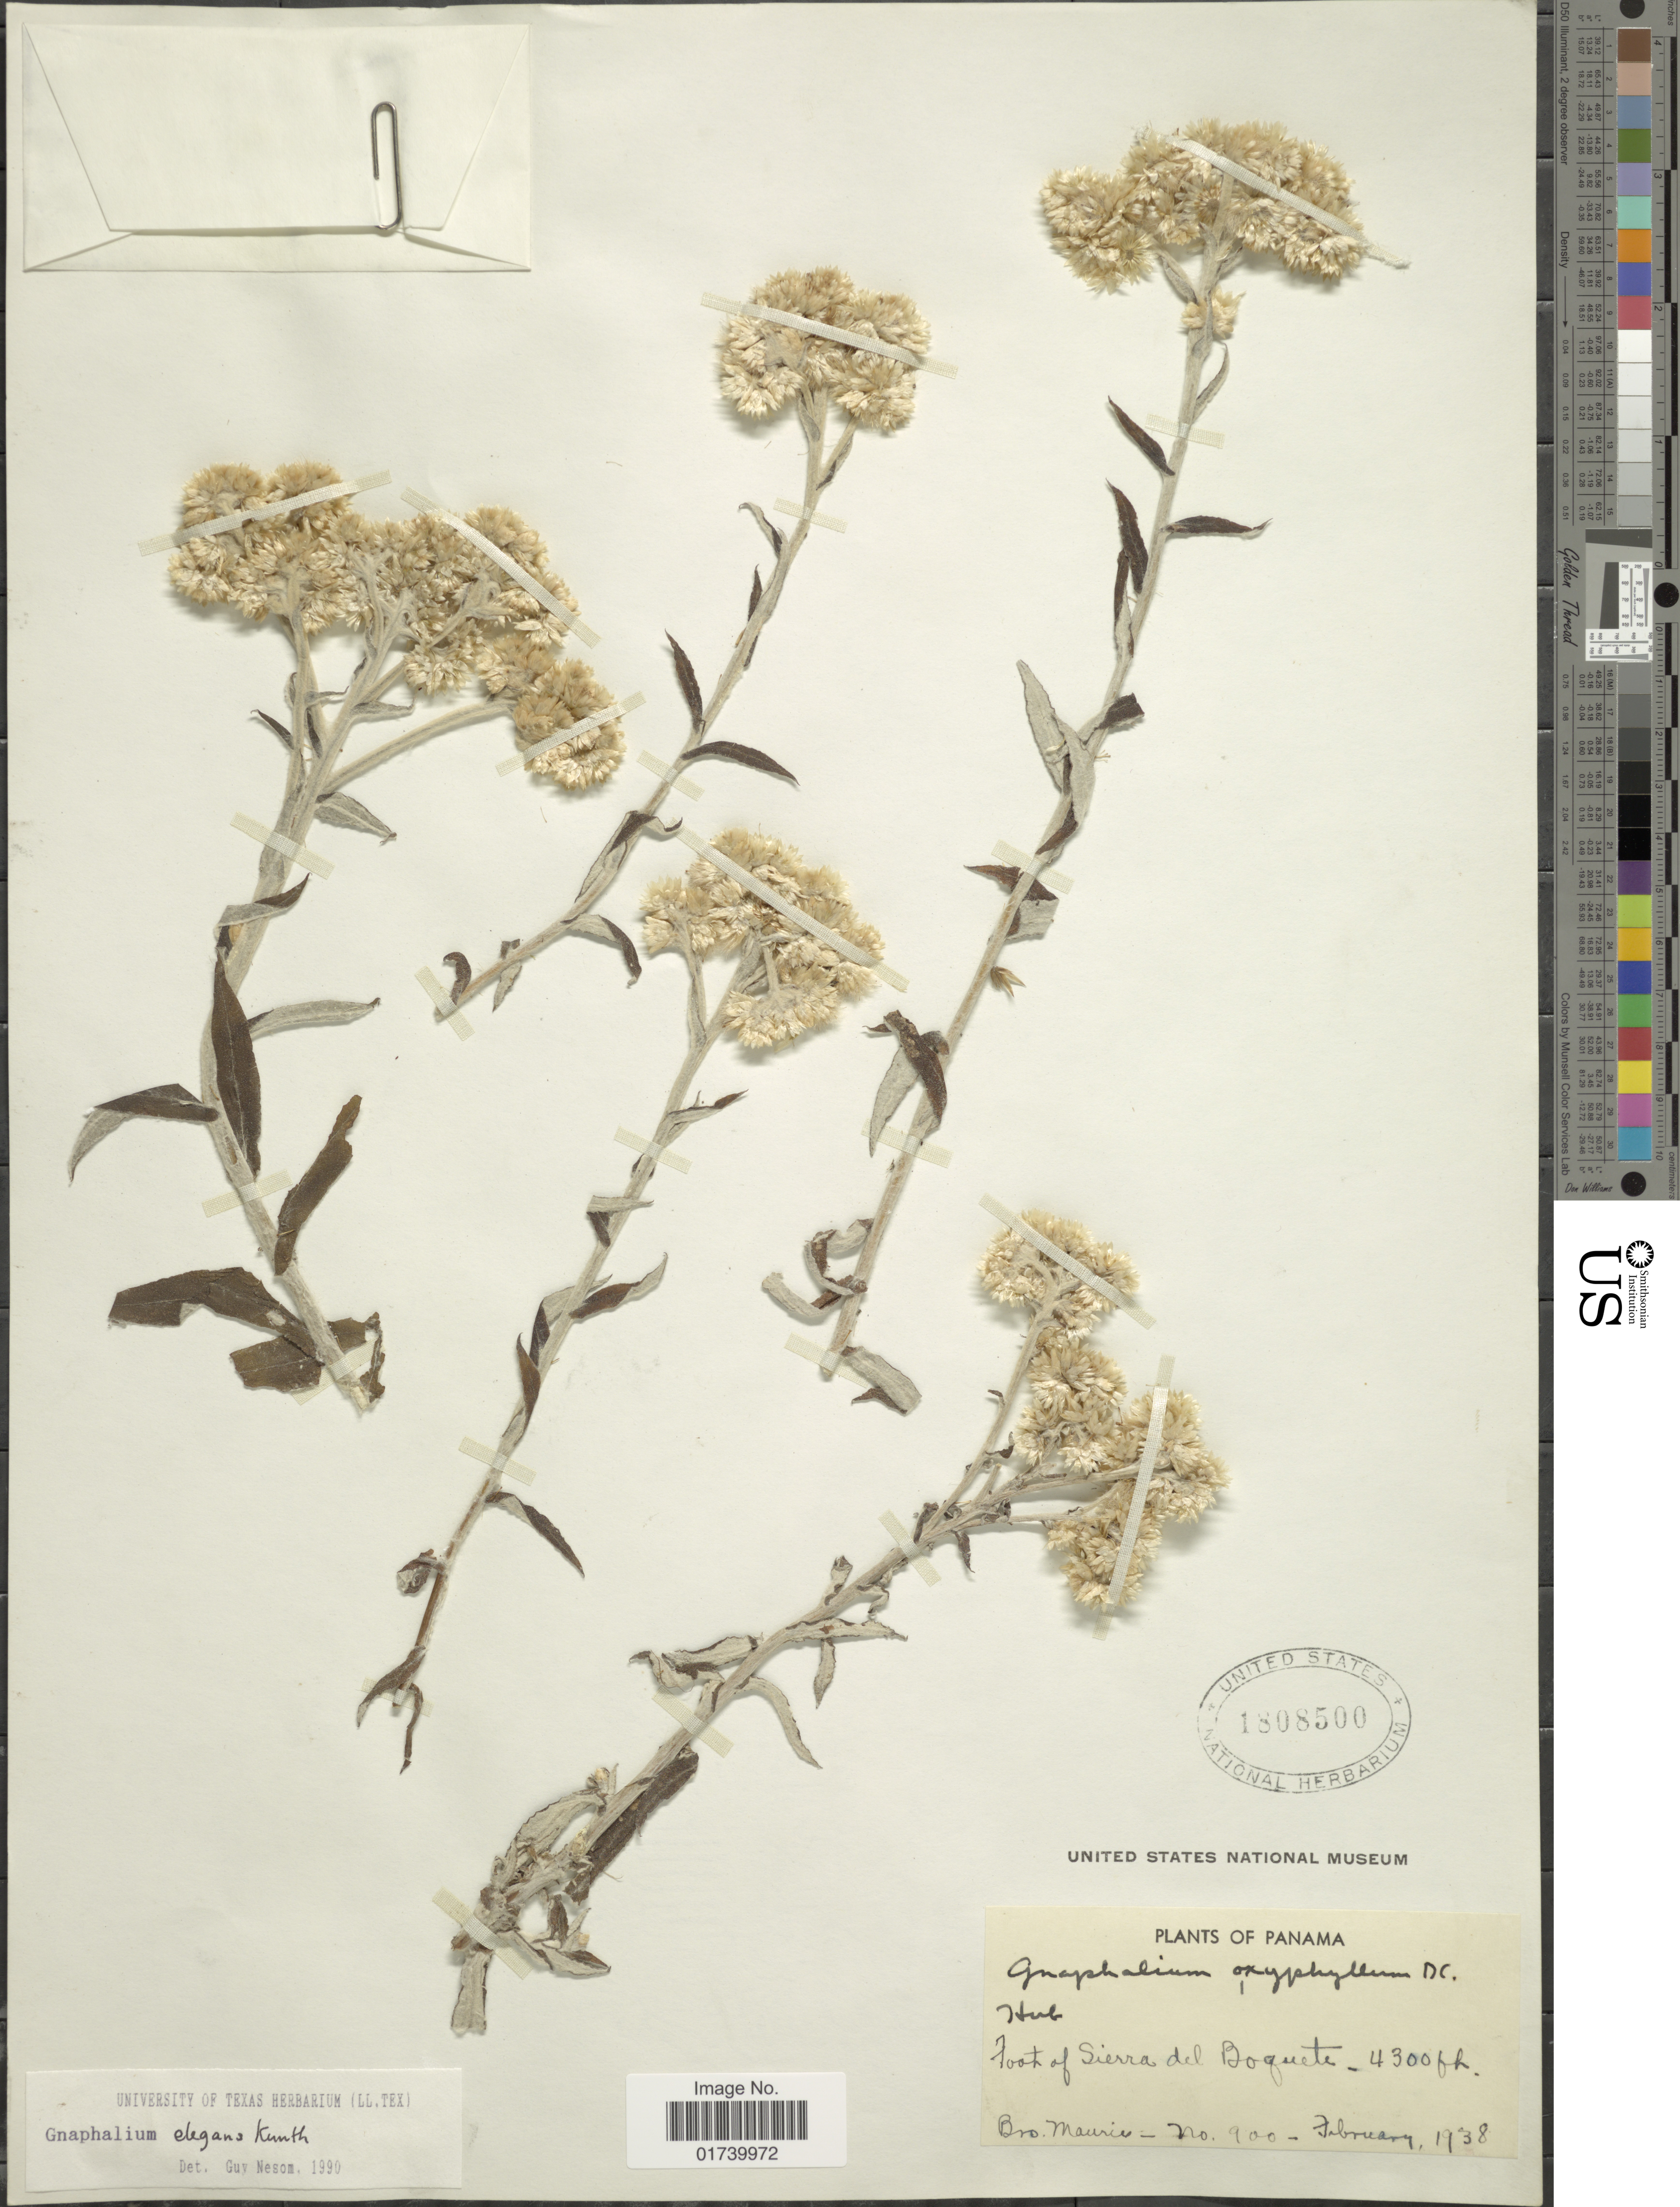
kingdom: Plantae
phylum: Tracheophyta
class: Magnoliopsida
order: Asterales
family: Asteraceae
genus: Pseudognaphalium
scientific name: Pseudognaphalium elegans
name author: (Kunth) Kartesz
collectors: B. Maurice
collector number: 900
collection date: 1938-02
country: Panama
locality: Foot of Sierra del Boquete.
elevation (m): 1311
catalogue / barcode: US 1808500